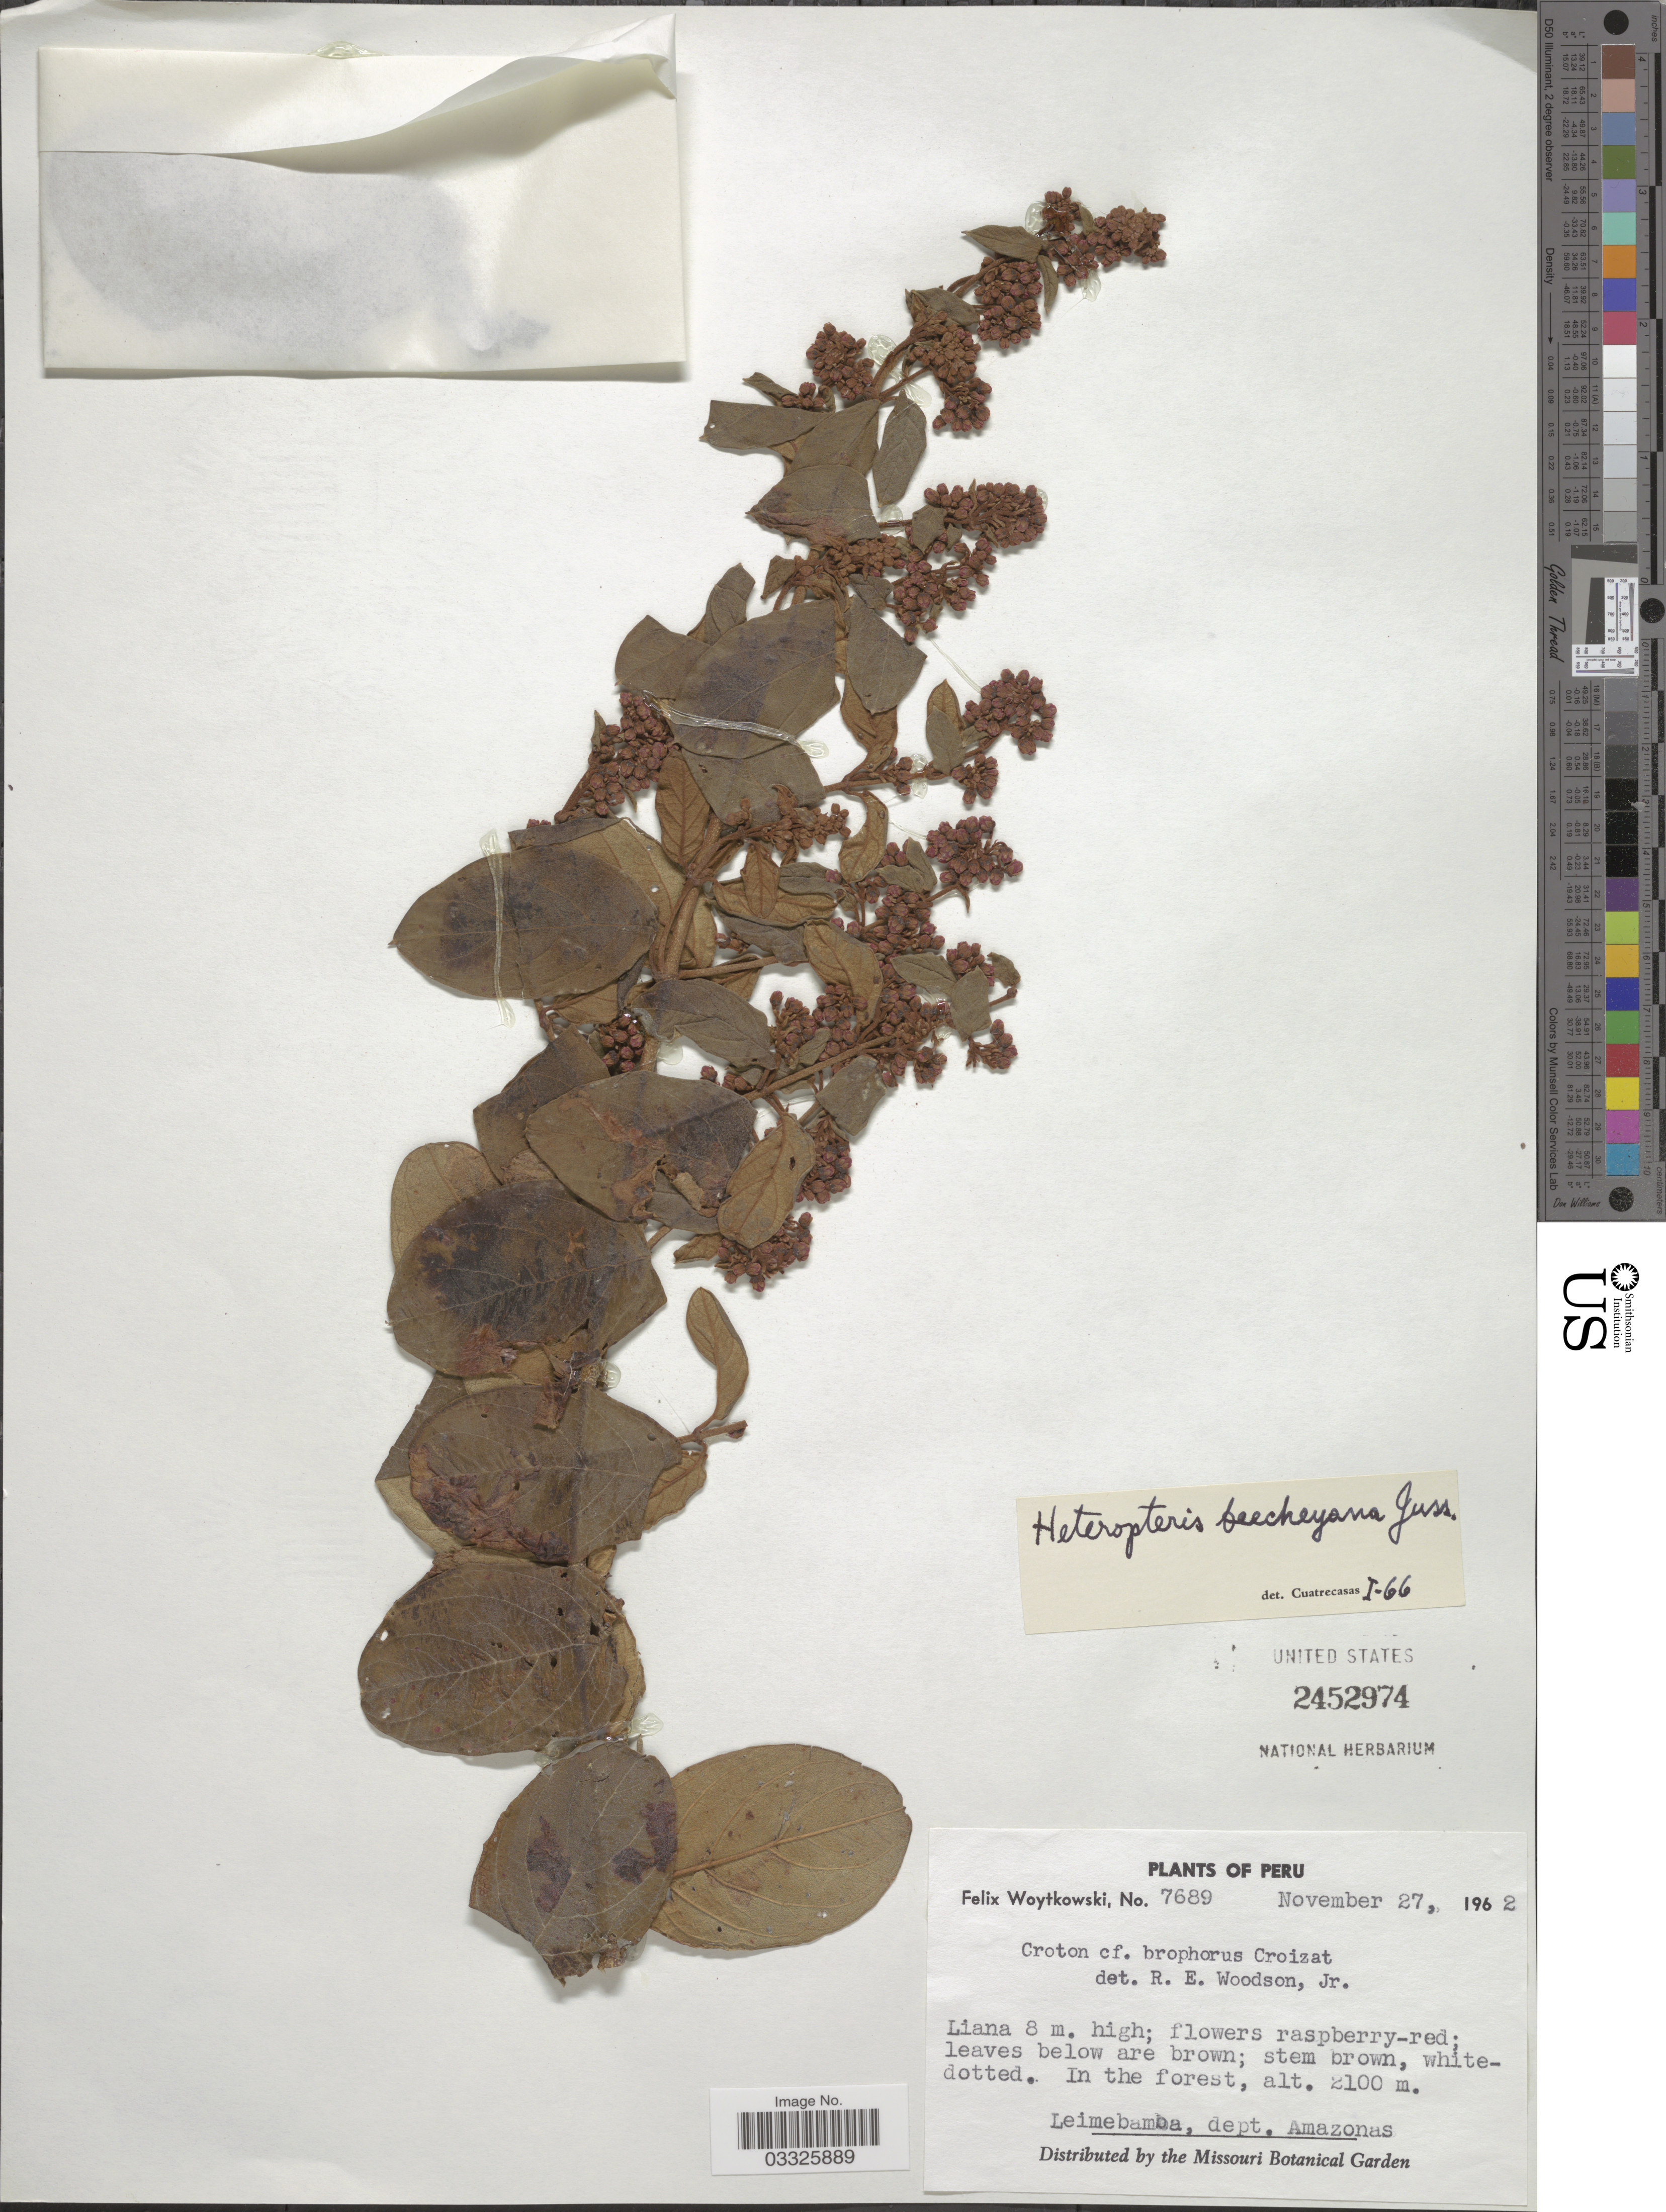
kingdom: Plantae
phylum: Tracheophyta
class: Magnoliopsida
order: Malpighiales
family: Malpighiaceae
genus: Heteropterys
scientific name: Heteropterys beecheyana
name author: A. Juss.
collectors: F. Woytkowski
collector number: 7689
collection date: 1962-11-27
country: Peru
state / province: Amazonas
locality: Leimebamba, dept. Amazonas.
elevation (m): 2100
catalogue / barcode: US 2452974